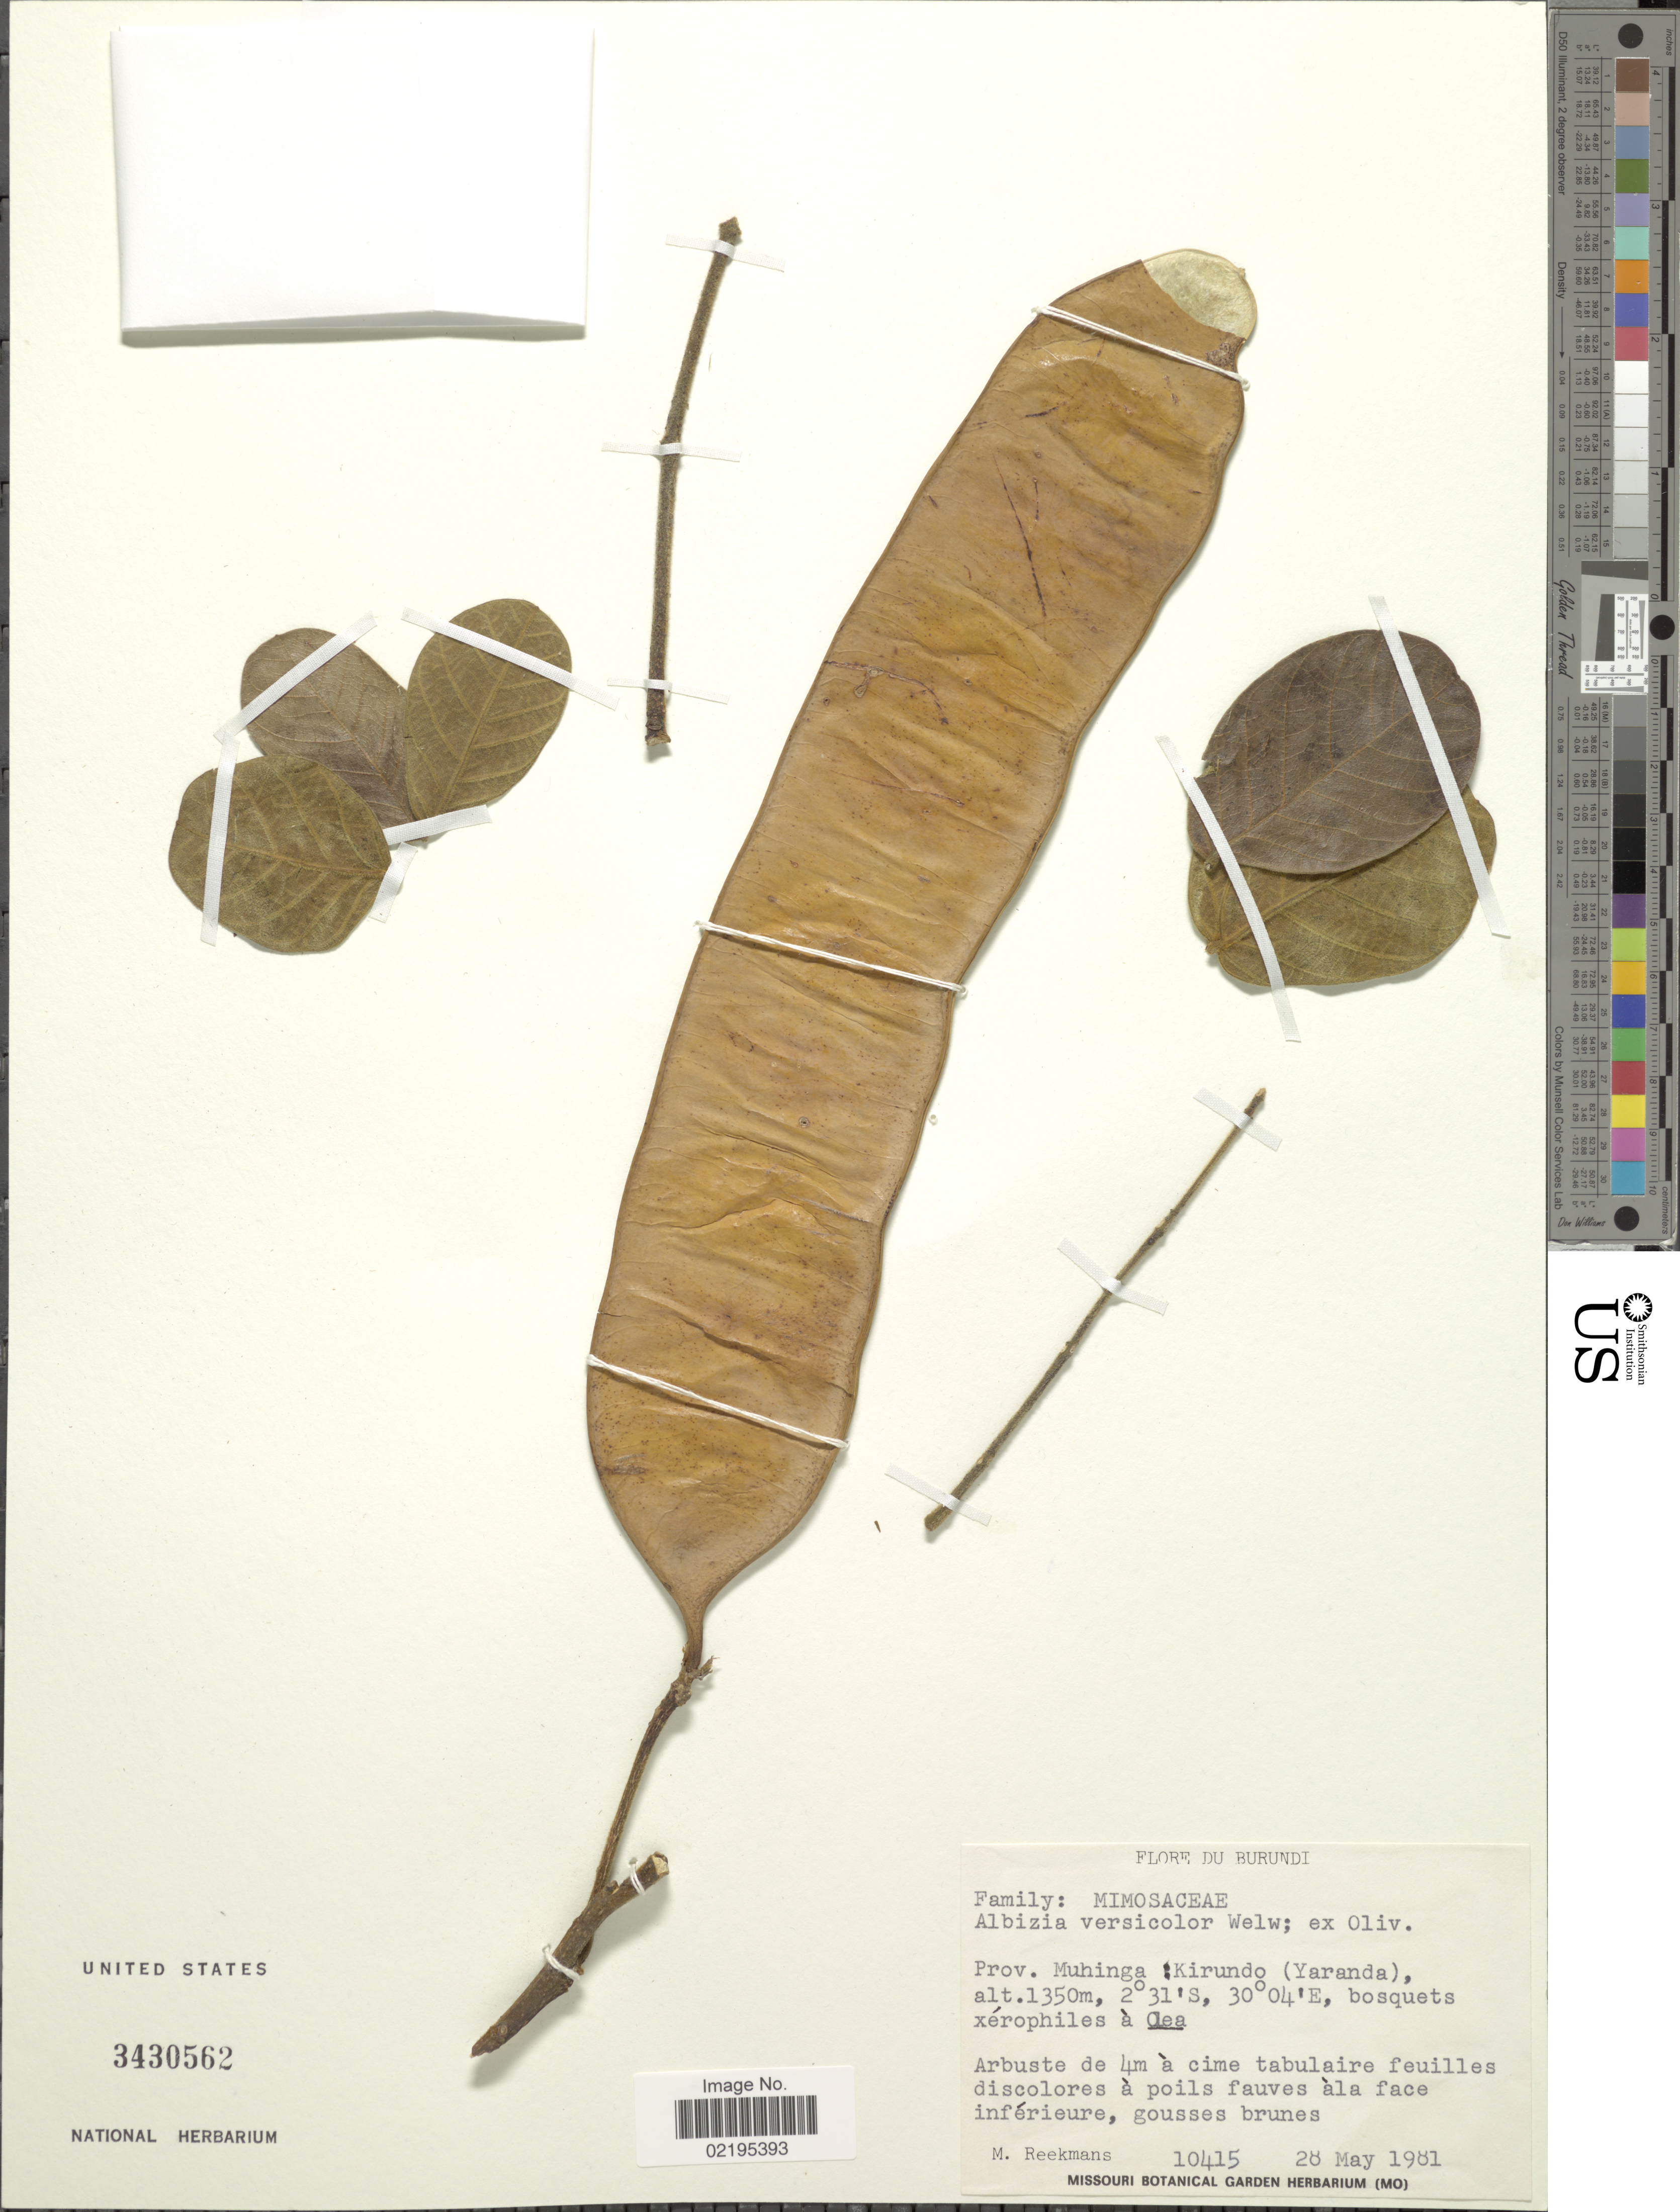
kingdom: Plantae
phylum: Tracheophyta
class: Magnoliopsida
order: Fabales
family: Fabaceae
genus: Albizia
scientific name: Albizia versicolor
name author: Welw. ex Oliv.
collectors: M. Reekmans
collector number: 10415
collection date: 1981-05-28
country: Burundi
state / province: Kirundo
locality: Burundi, Prov. Muhinga: Kirundo (Yaranda),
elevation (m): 1350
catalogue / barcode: US 3430562